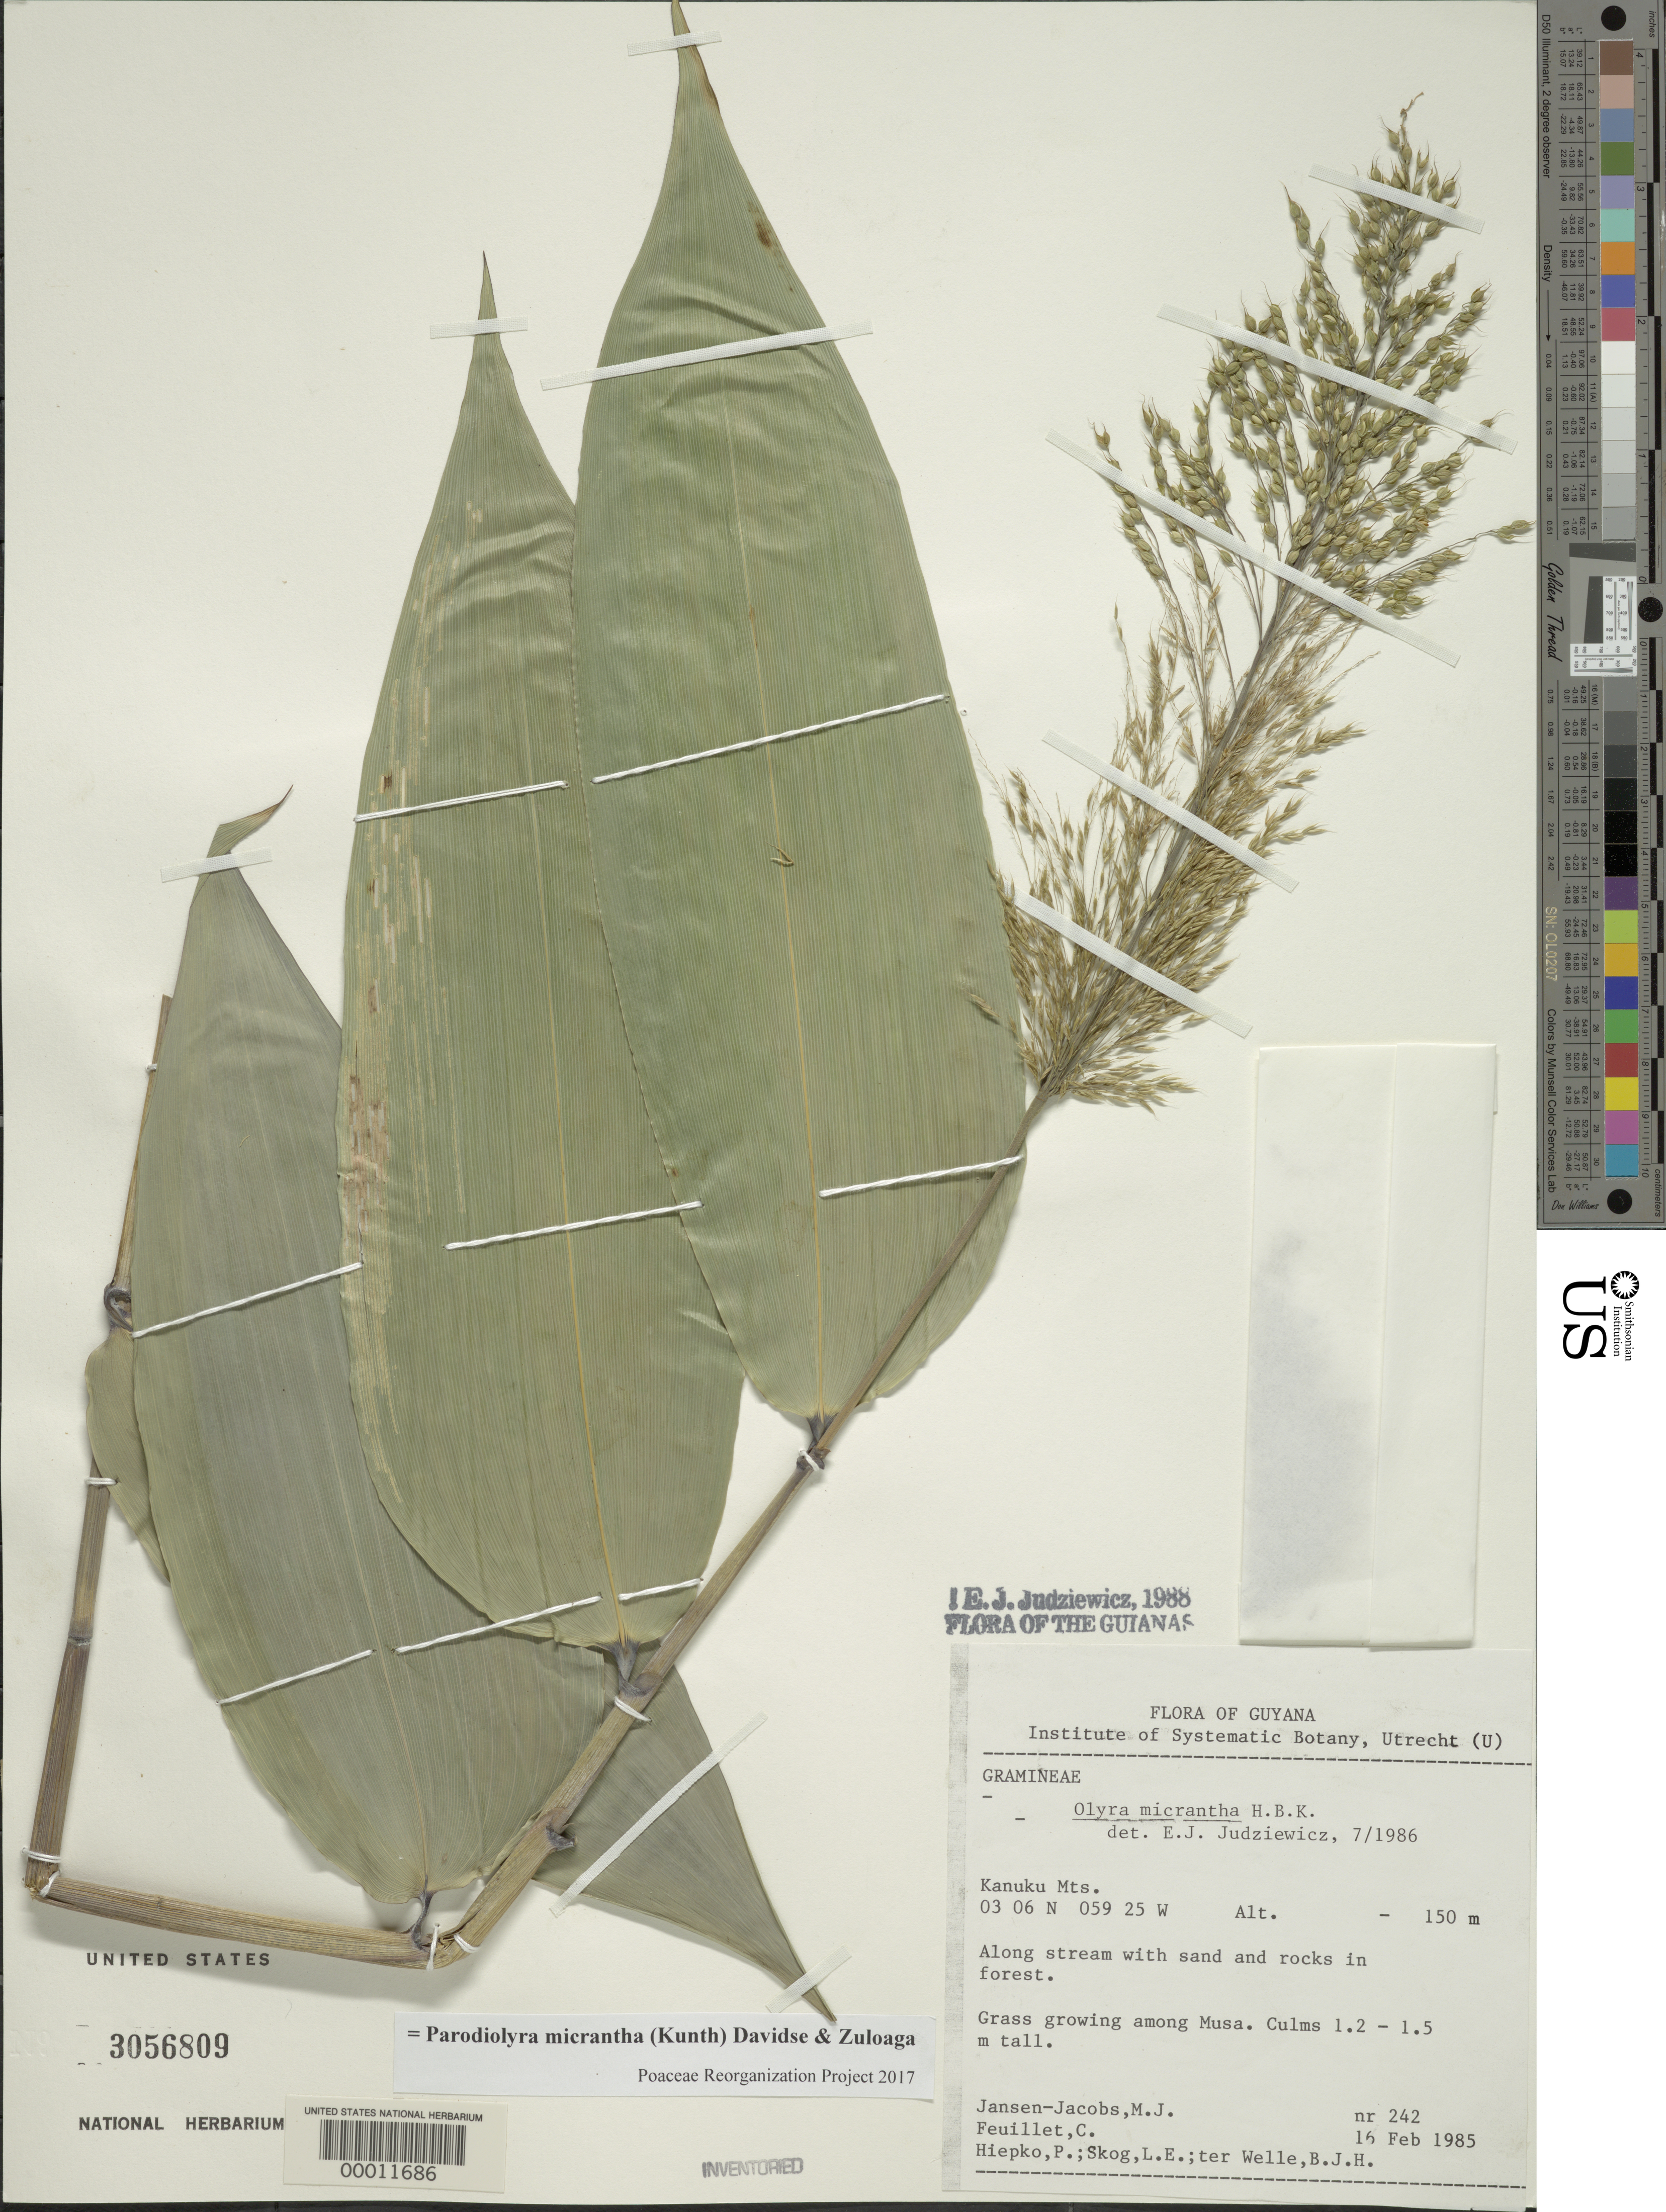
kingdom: Plantae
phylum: Tracheophyta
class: Liliopsida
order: Poales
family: Poaceae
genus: Parodiolyra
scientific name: Parodiolyra micrantha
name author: (Kunth) Davidse & Zuloaga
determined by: Poaceae Reorganization Project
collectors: M. J. Jansen-Jacobs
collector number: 242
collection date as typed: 16 Feb 1985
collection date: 1985-02-16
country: Guyana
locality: Kanuku mts.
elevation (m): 150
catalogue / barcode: US 3056809